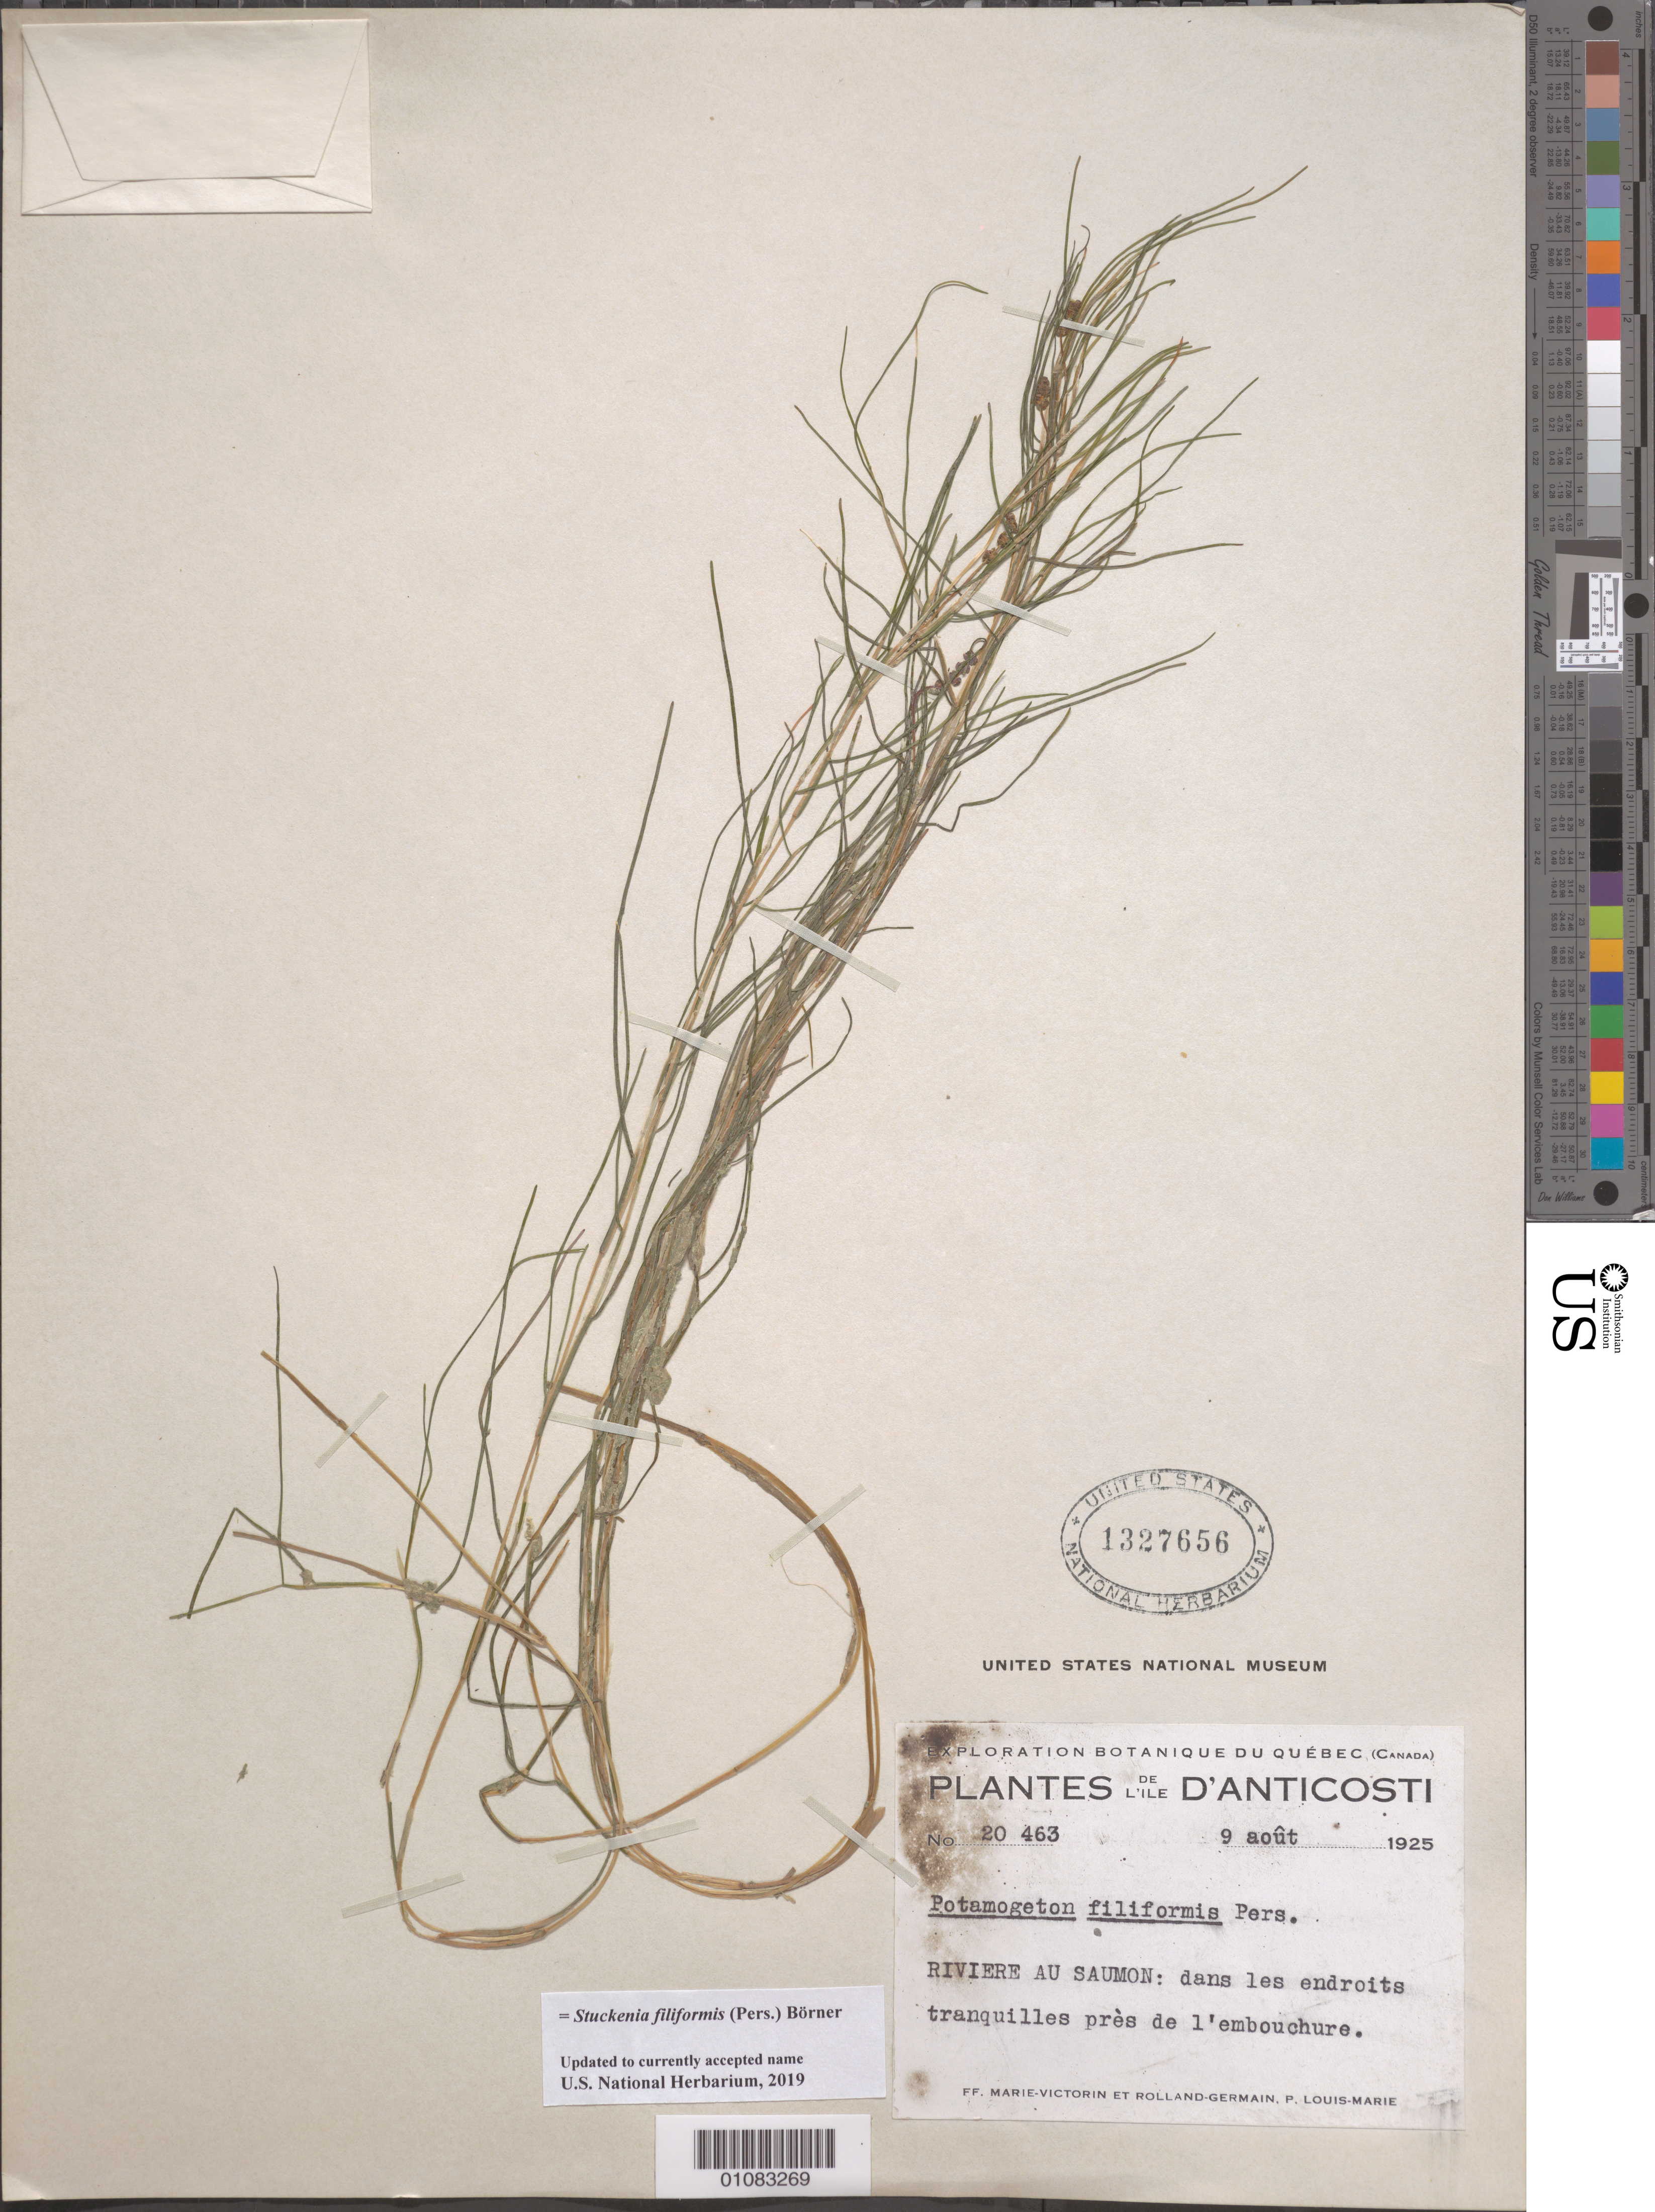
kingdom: Plantae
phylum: Tracheophyta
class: Liliopsida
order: Alismatales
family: Potamogetonaceae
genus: Stuckenia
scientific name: Stuckenia filiformis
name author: (Pers.) Börner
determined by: Strong, Mark T., (BOT), Smithsonian Institution - National Museum of Natural History (UNITED STATES)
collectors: Fr. Marie-Victorin, Rolland-Germain & L.-M. LaLonde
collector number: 20463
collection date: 1925-08-09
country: Canada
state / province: Quebec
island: Anticosti Island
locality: Salmon River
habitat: In calm waters near the mouth of the river.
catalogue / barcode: US 1327656